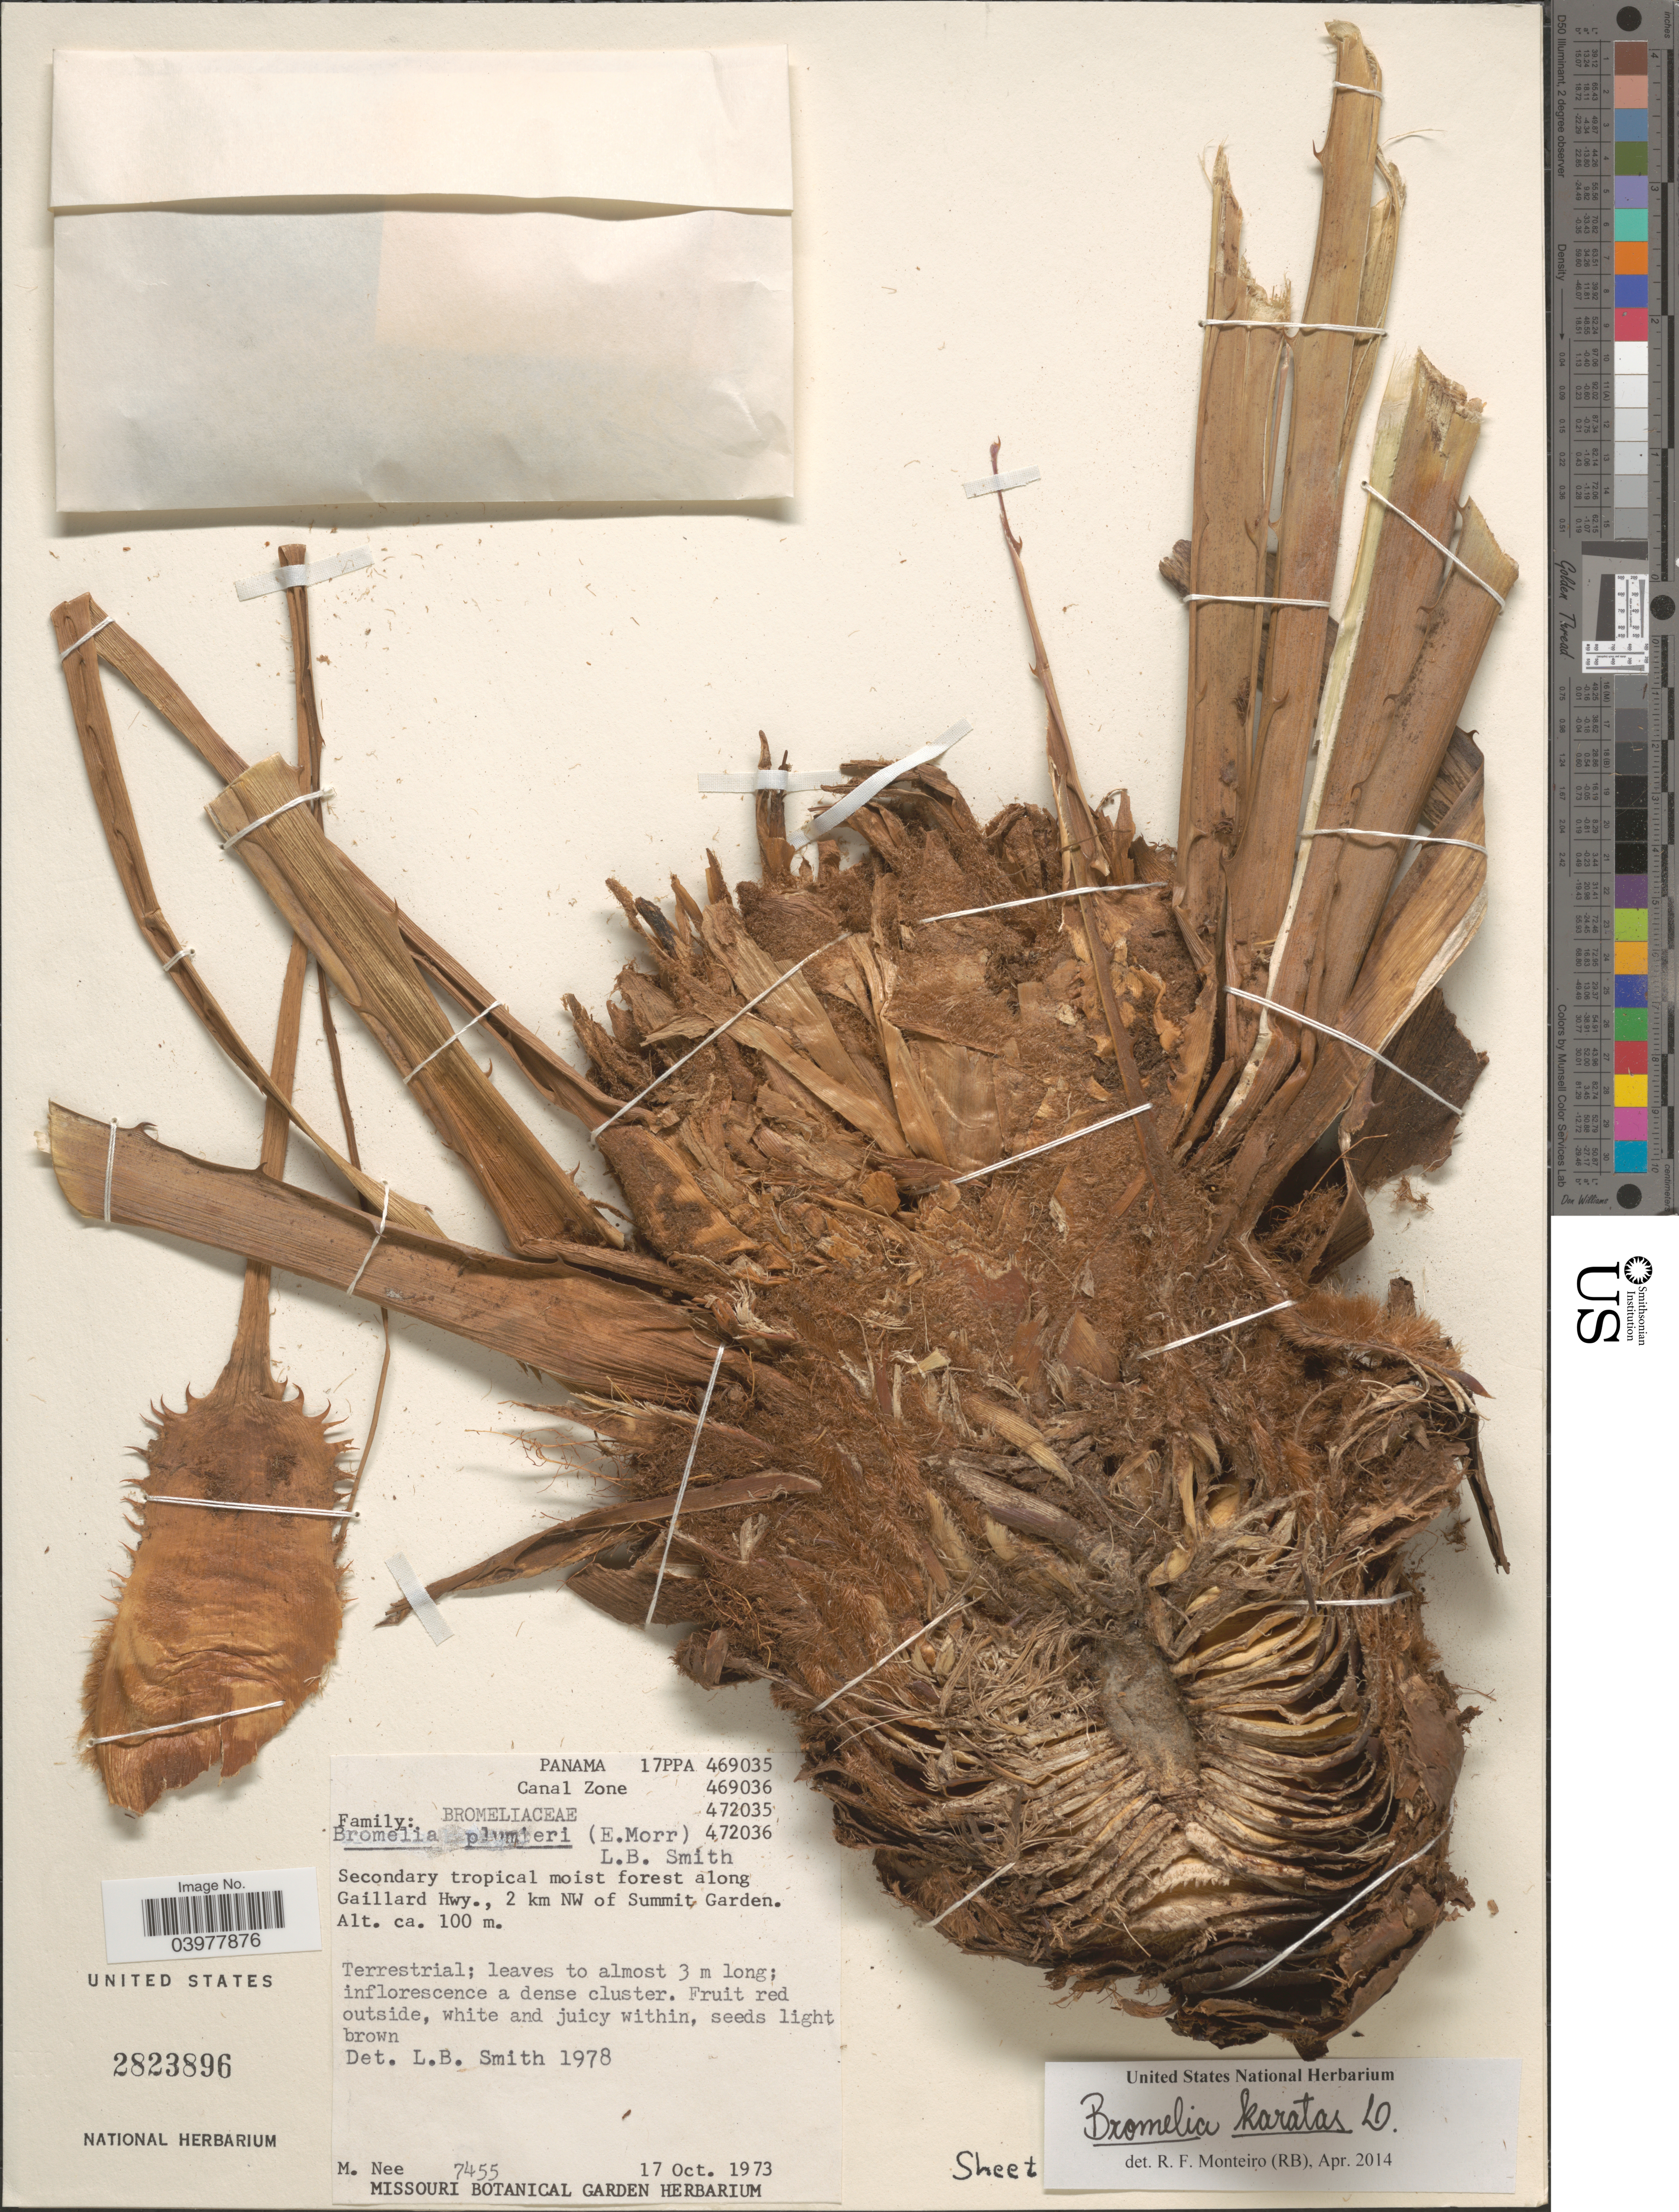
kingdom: Plantae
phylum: Tracheophyta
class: Liliopsida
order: Poales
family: Bromeliaceae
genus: Bromelia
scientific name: Bromelia karatas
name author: L.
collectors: M. Nee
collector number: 7455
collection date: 1973-10-17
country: Panama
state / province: Colón / Panamá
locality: Canal Zone. Secondary tropical moist forest along Gaillard Hwy., 2 km NW of Summit Garden.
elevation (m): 100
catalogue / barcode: US 2823896